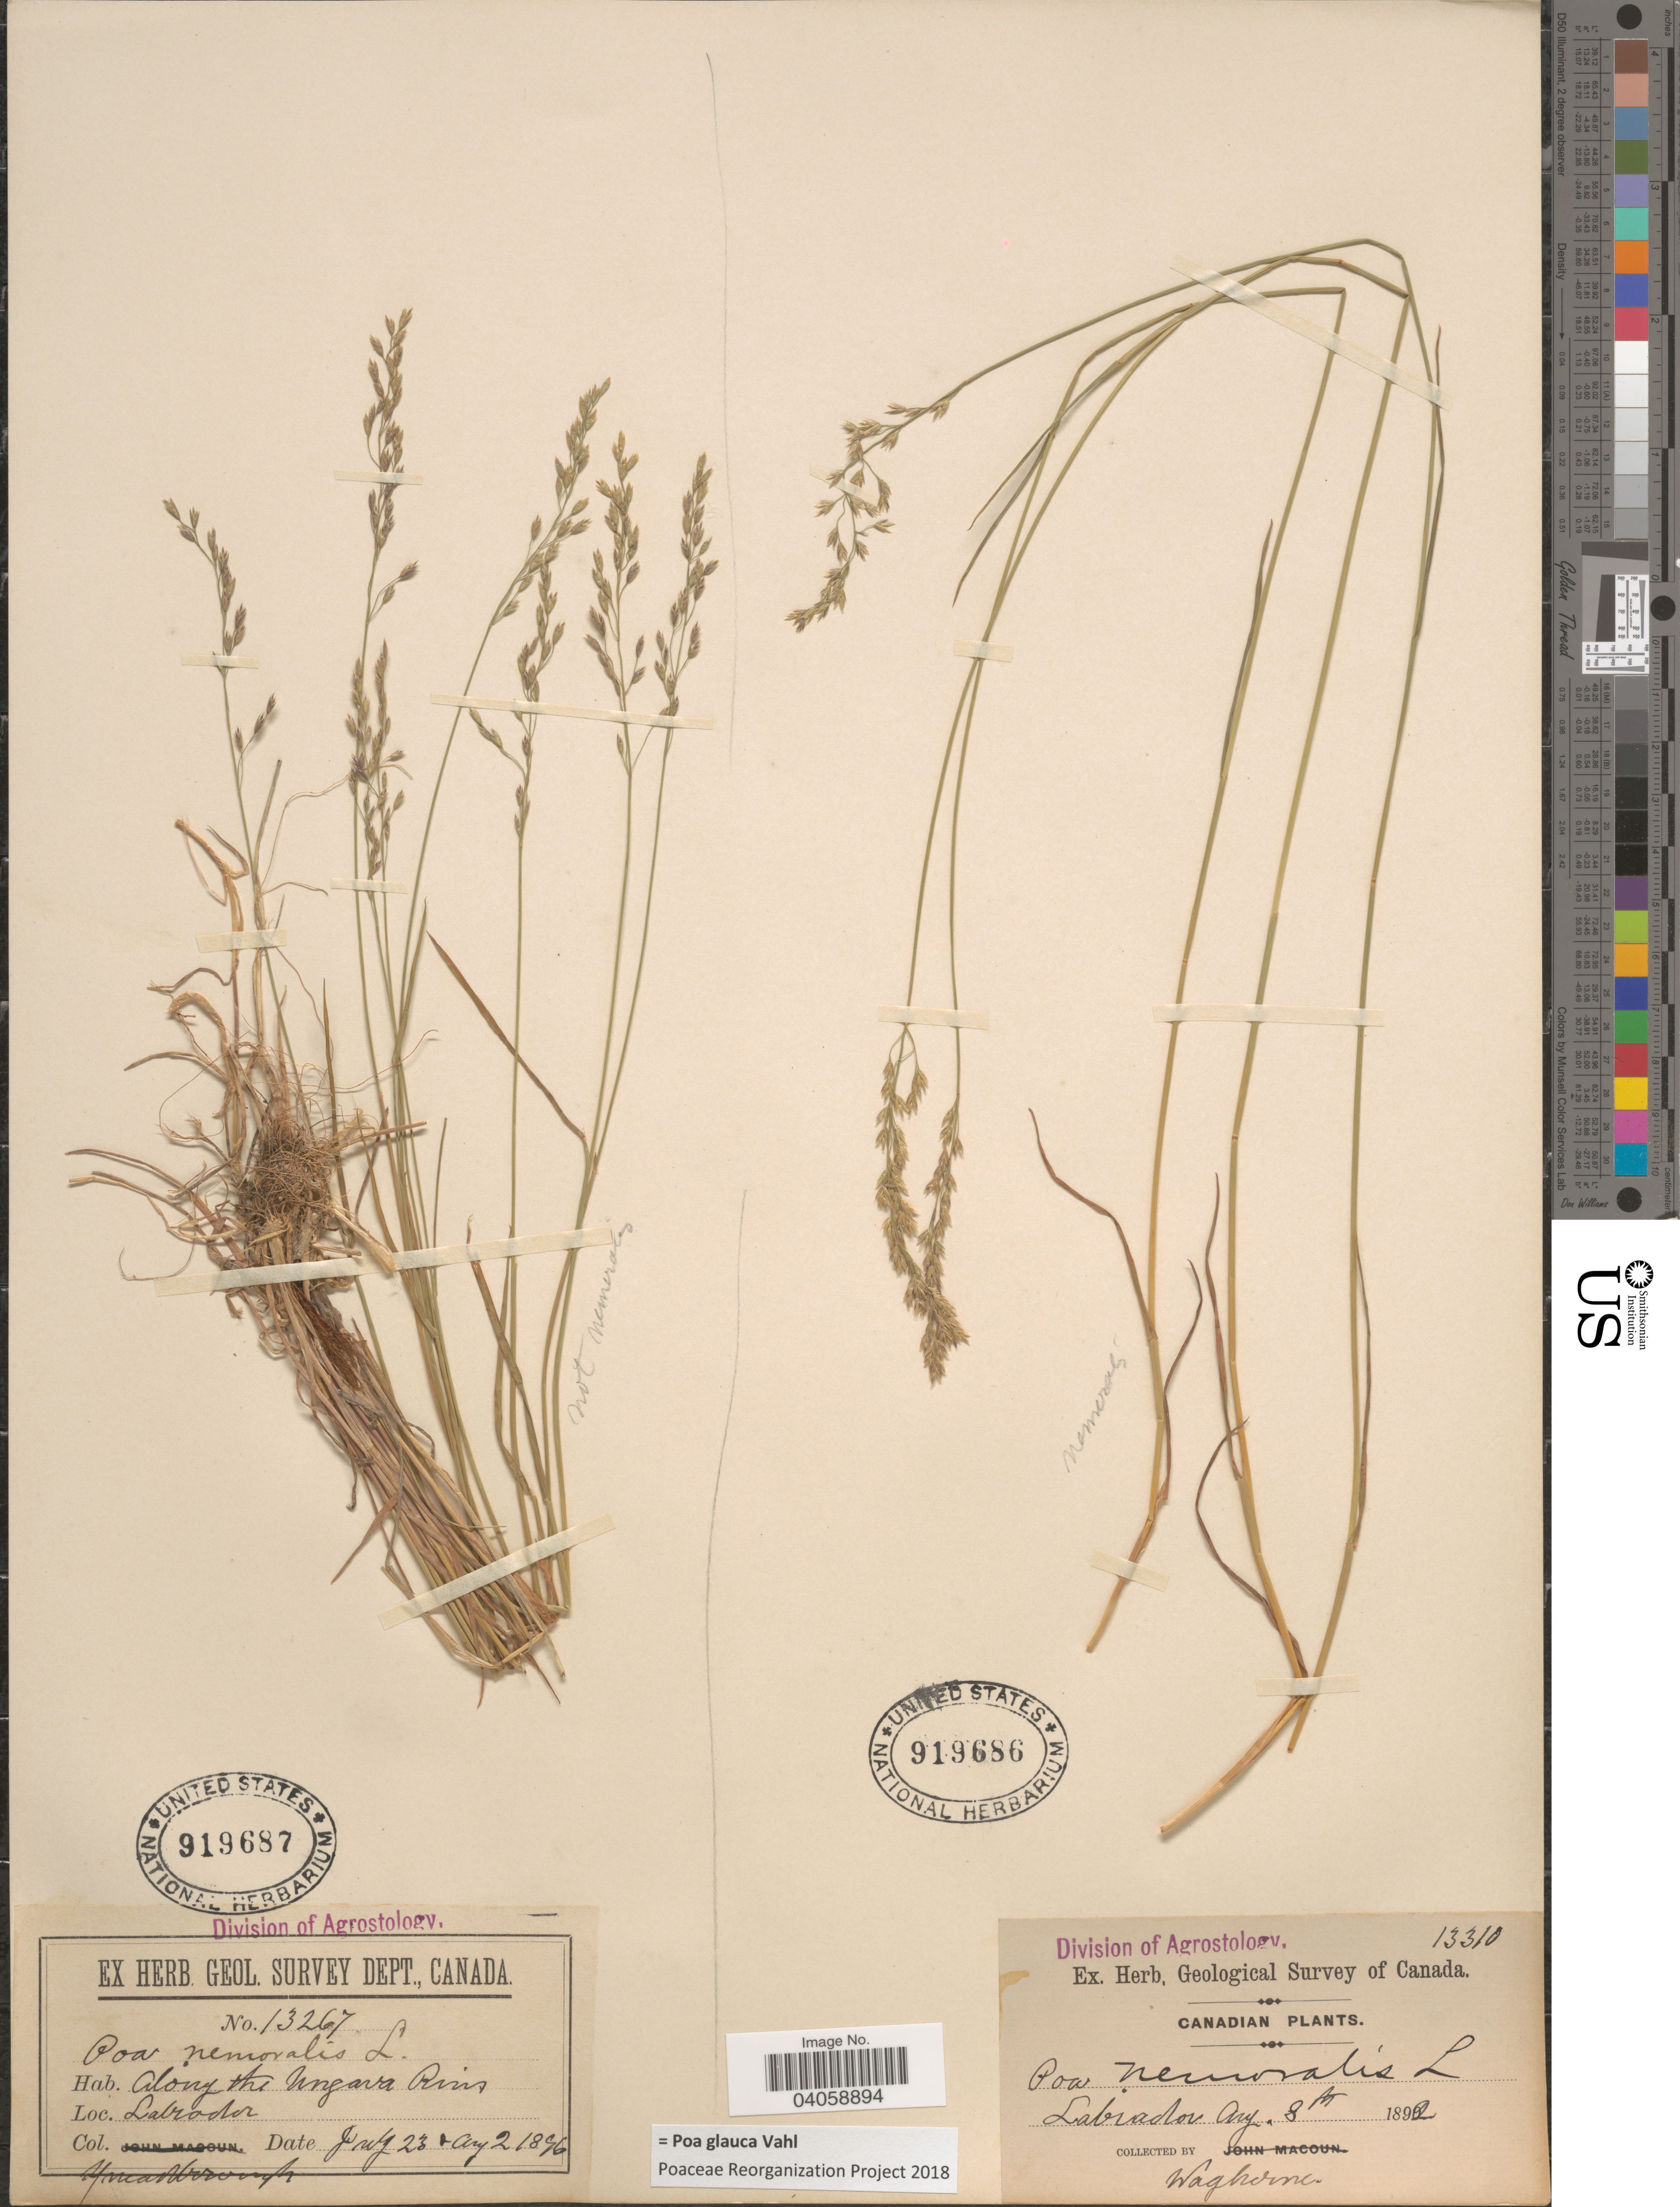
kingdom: Plantae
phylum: Tracheophyta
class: Liliopsida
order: Poales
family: Poaceae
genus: Poa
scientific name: Poa glauca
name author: Vahl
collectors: Waghorne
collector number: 13310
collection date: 1892-08-08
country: Canada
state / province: Newfoundland and Labrador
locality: Labrador.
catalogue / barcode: US 919686-2